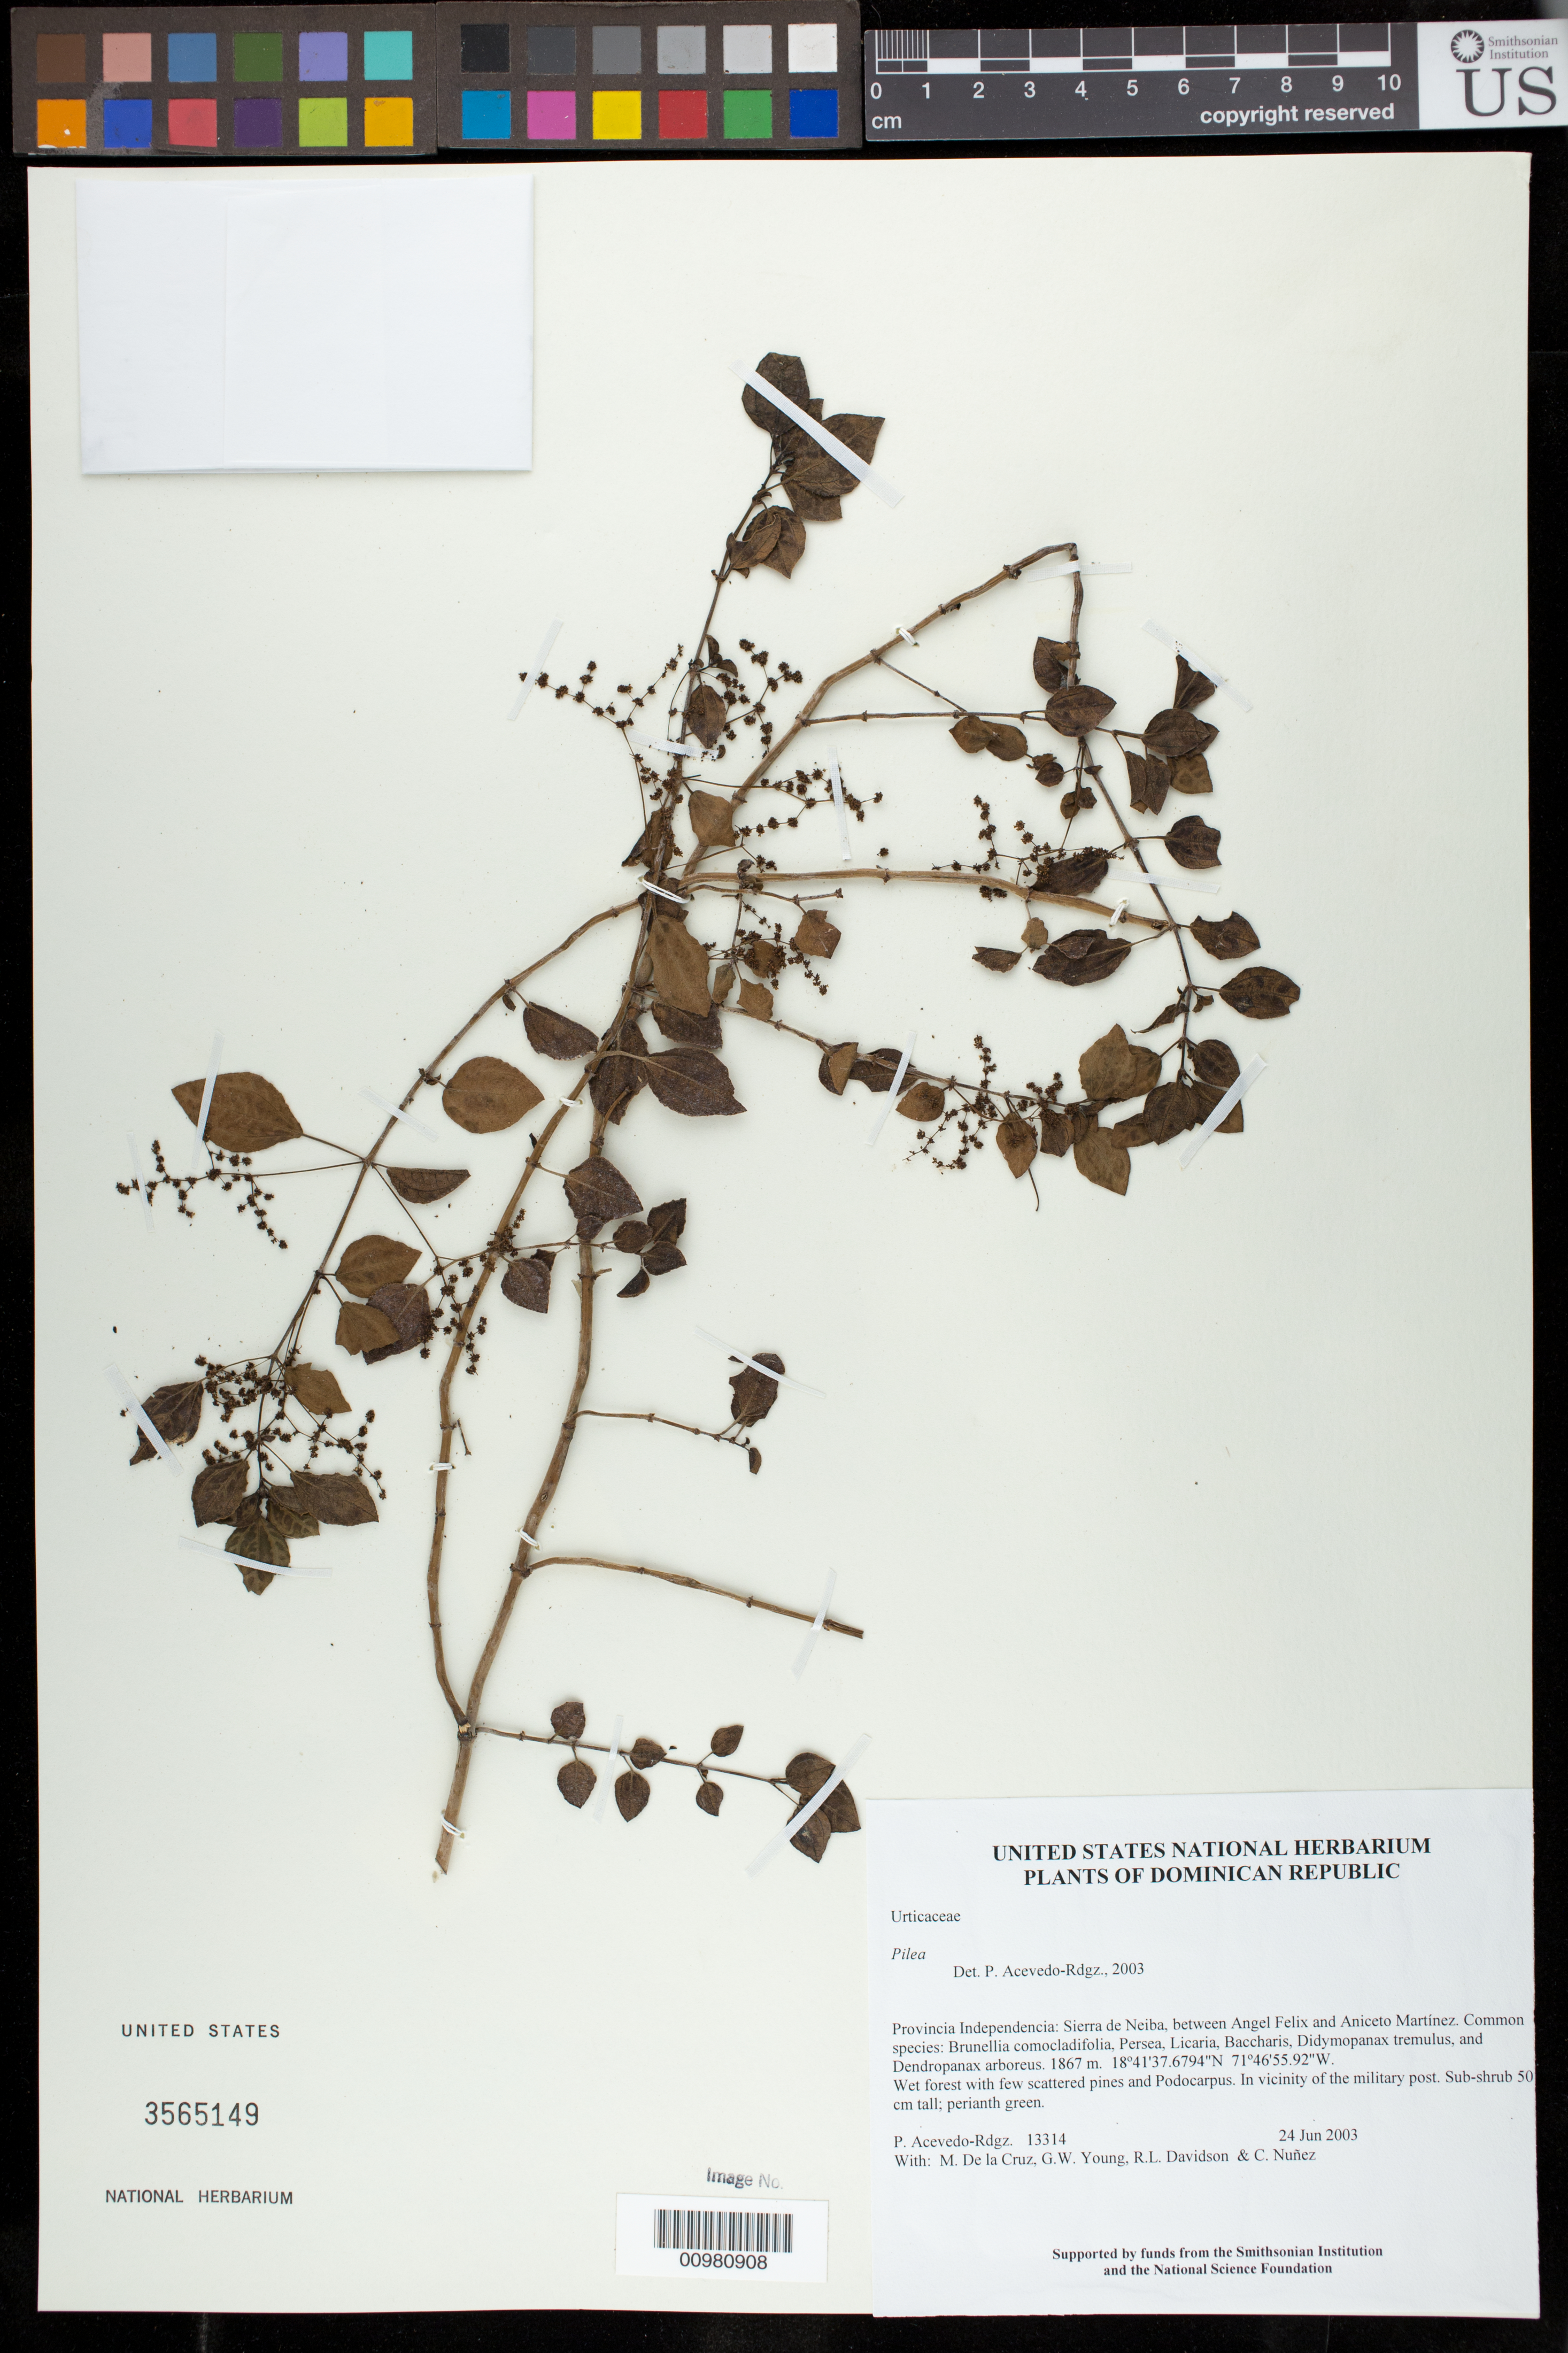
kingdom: Plantae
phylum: Tracheophyta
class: Magnoliopsida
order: Rosales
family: Urticaceae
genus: Pilea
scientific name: Pilea sp.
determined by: Acevedo-Rodríguez, P., (BOT), Smithsonian Institution - National Museum of Natural History (UNITED STATES)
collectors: P. Acevedo-Rodr., M. de la Cruz, J. Rawlins, G. Young, R. Davidson & C. Nunez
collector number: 13314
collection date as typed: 24 Jun 2003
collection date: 2003-06-24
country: Dominican Republic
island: Hispaniola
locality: Provincia Independencia: Sierra de Neiba, between Angel Felix and Aniceto Martínez. Common species: Brunellia comocladifolia, Persea, Licaria, Baccharis, Didymopanax tremulus, and Dendropanax arboreus.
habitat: Wet forest with few scattered pines and Podocarpus. In vicinity of the military post.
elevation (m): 1867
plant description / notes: US, K, MO, NY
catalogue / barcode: US 3565149